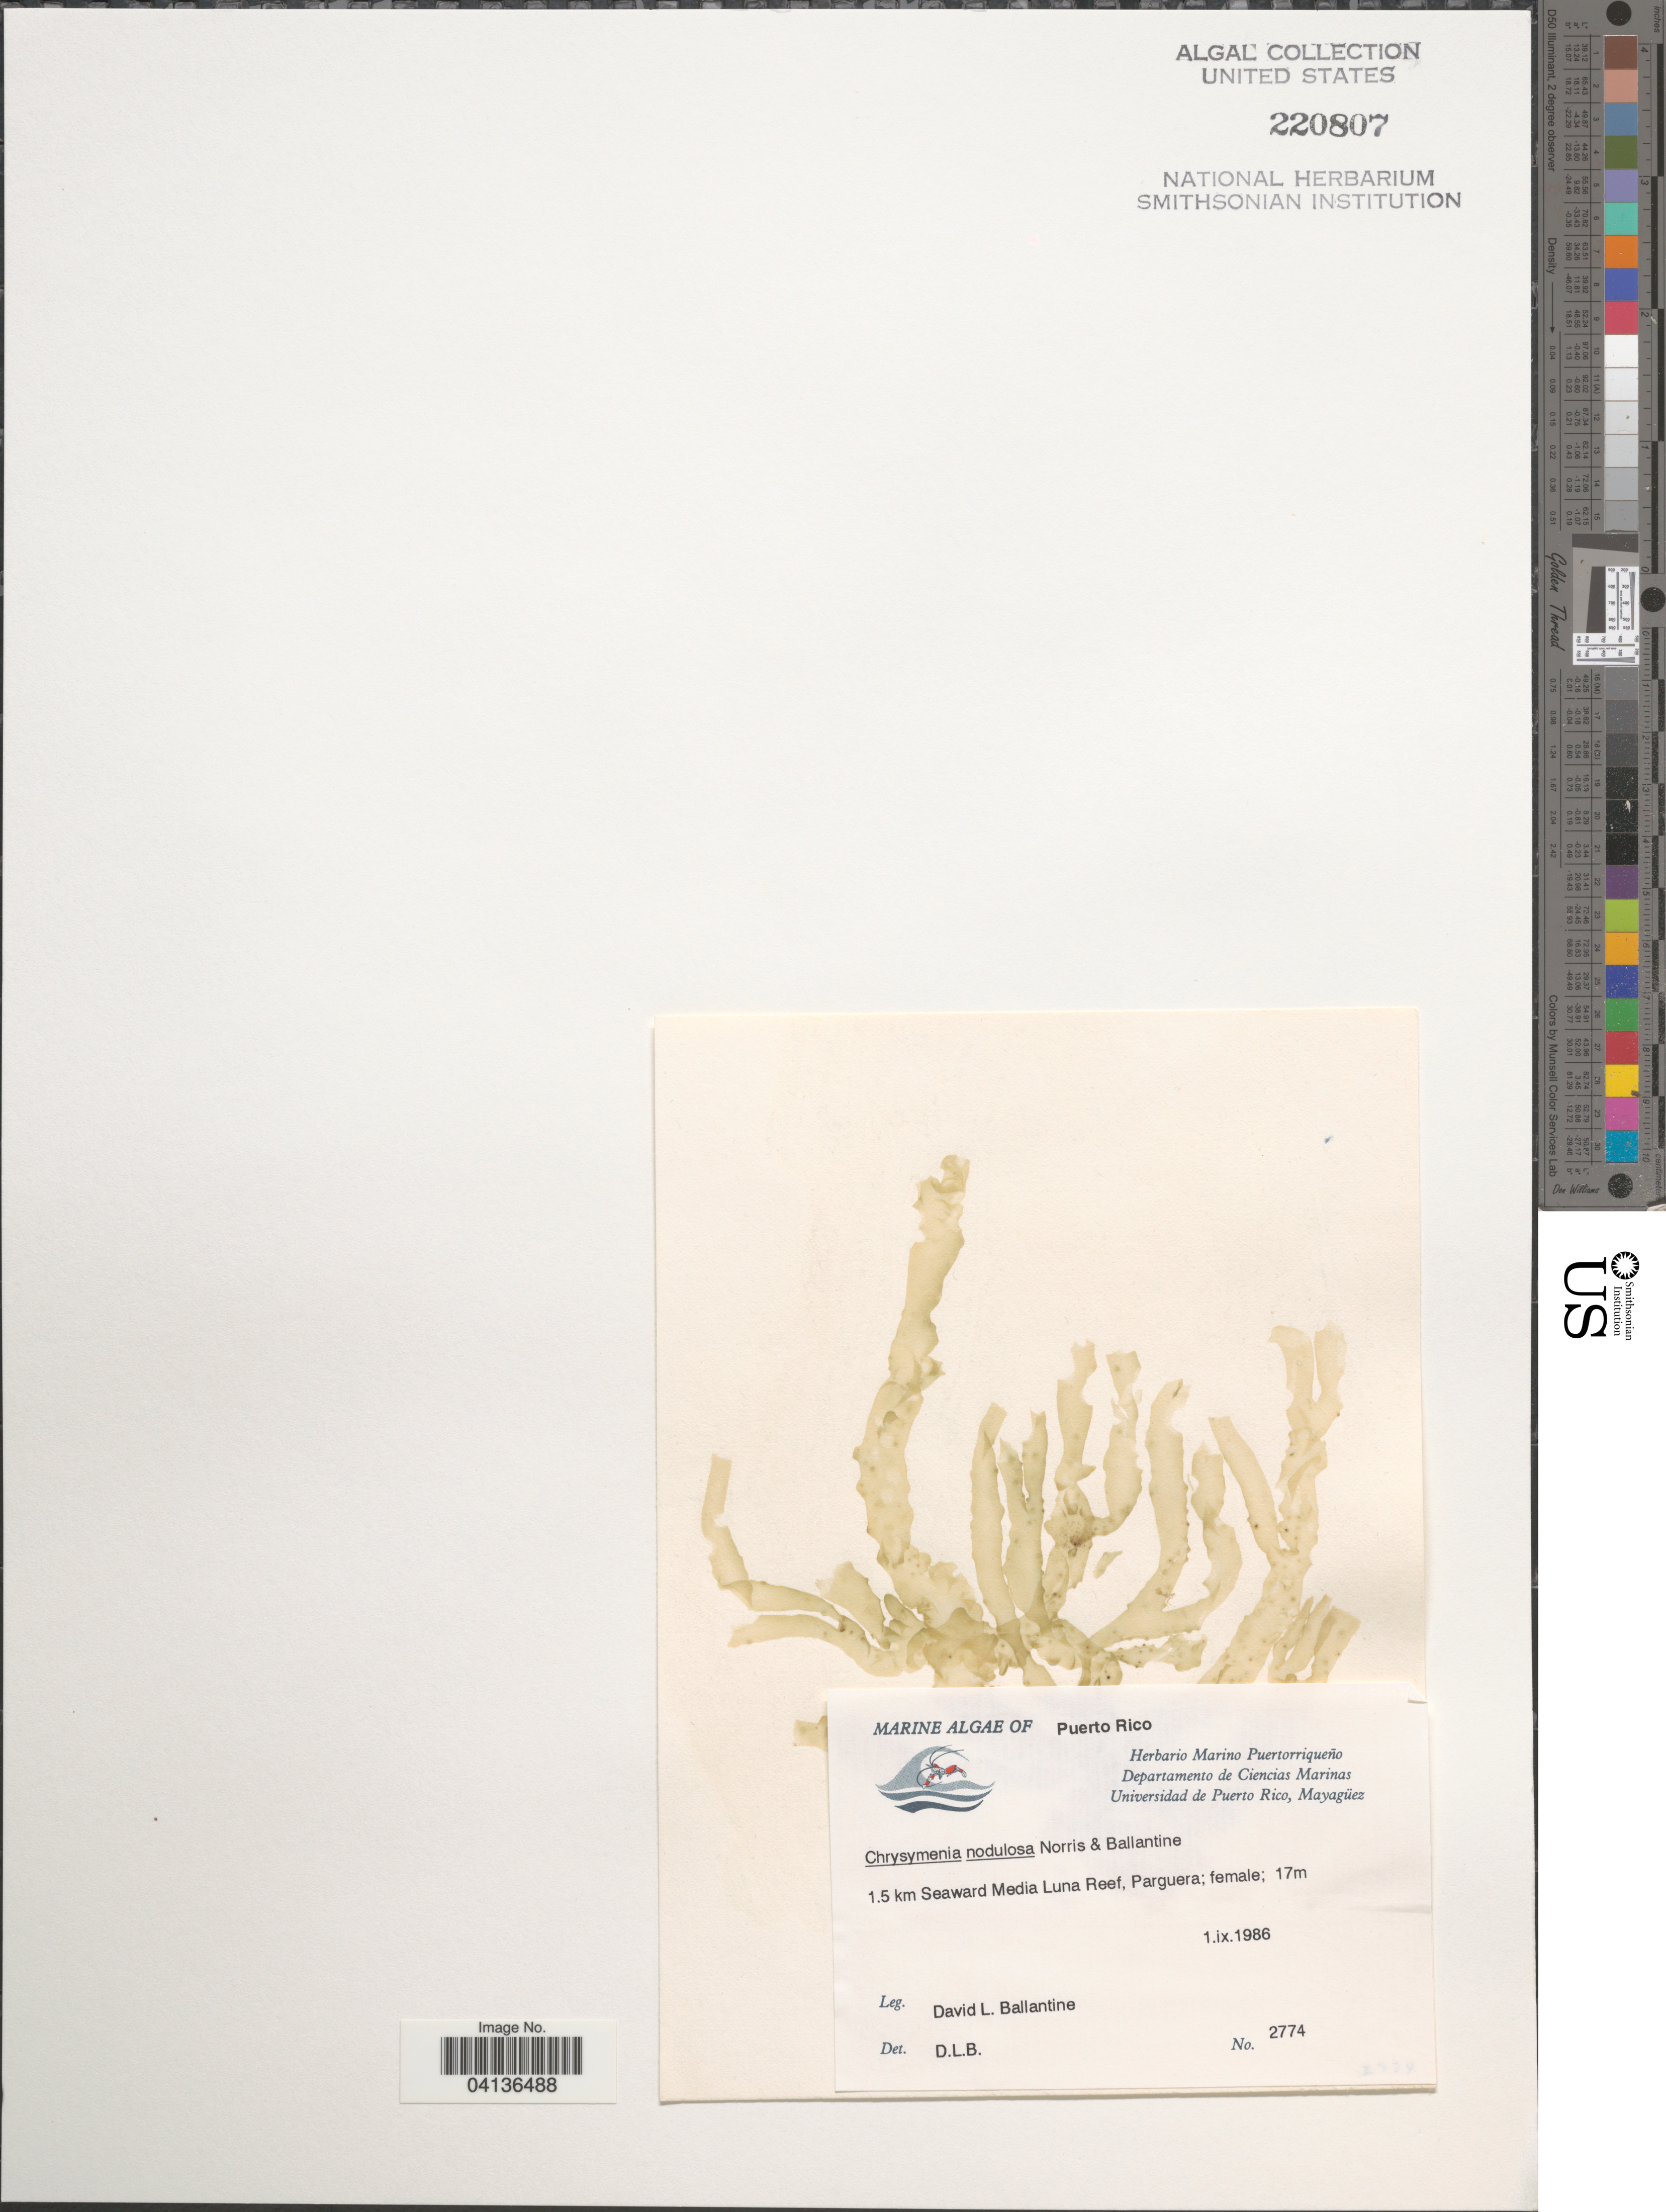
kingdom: Plantae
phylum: Rhodophyta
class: Florideophyceae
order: Rhodymeniales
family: Rhodymeniaceae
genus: Chrysymenia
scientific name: Chrysymenia nodulosa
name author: J.N. Norris & D.L. Ballant.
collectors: D.L. Ballantine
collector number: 2774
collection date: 1986-09-01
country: Puerto Rico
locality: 1.5 km Seaward Media Luna Reef, Parguera.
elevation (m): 17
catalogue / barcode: US 220807